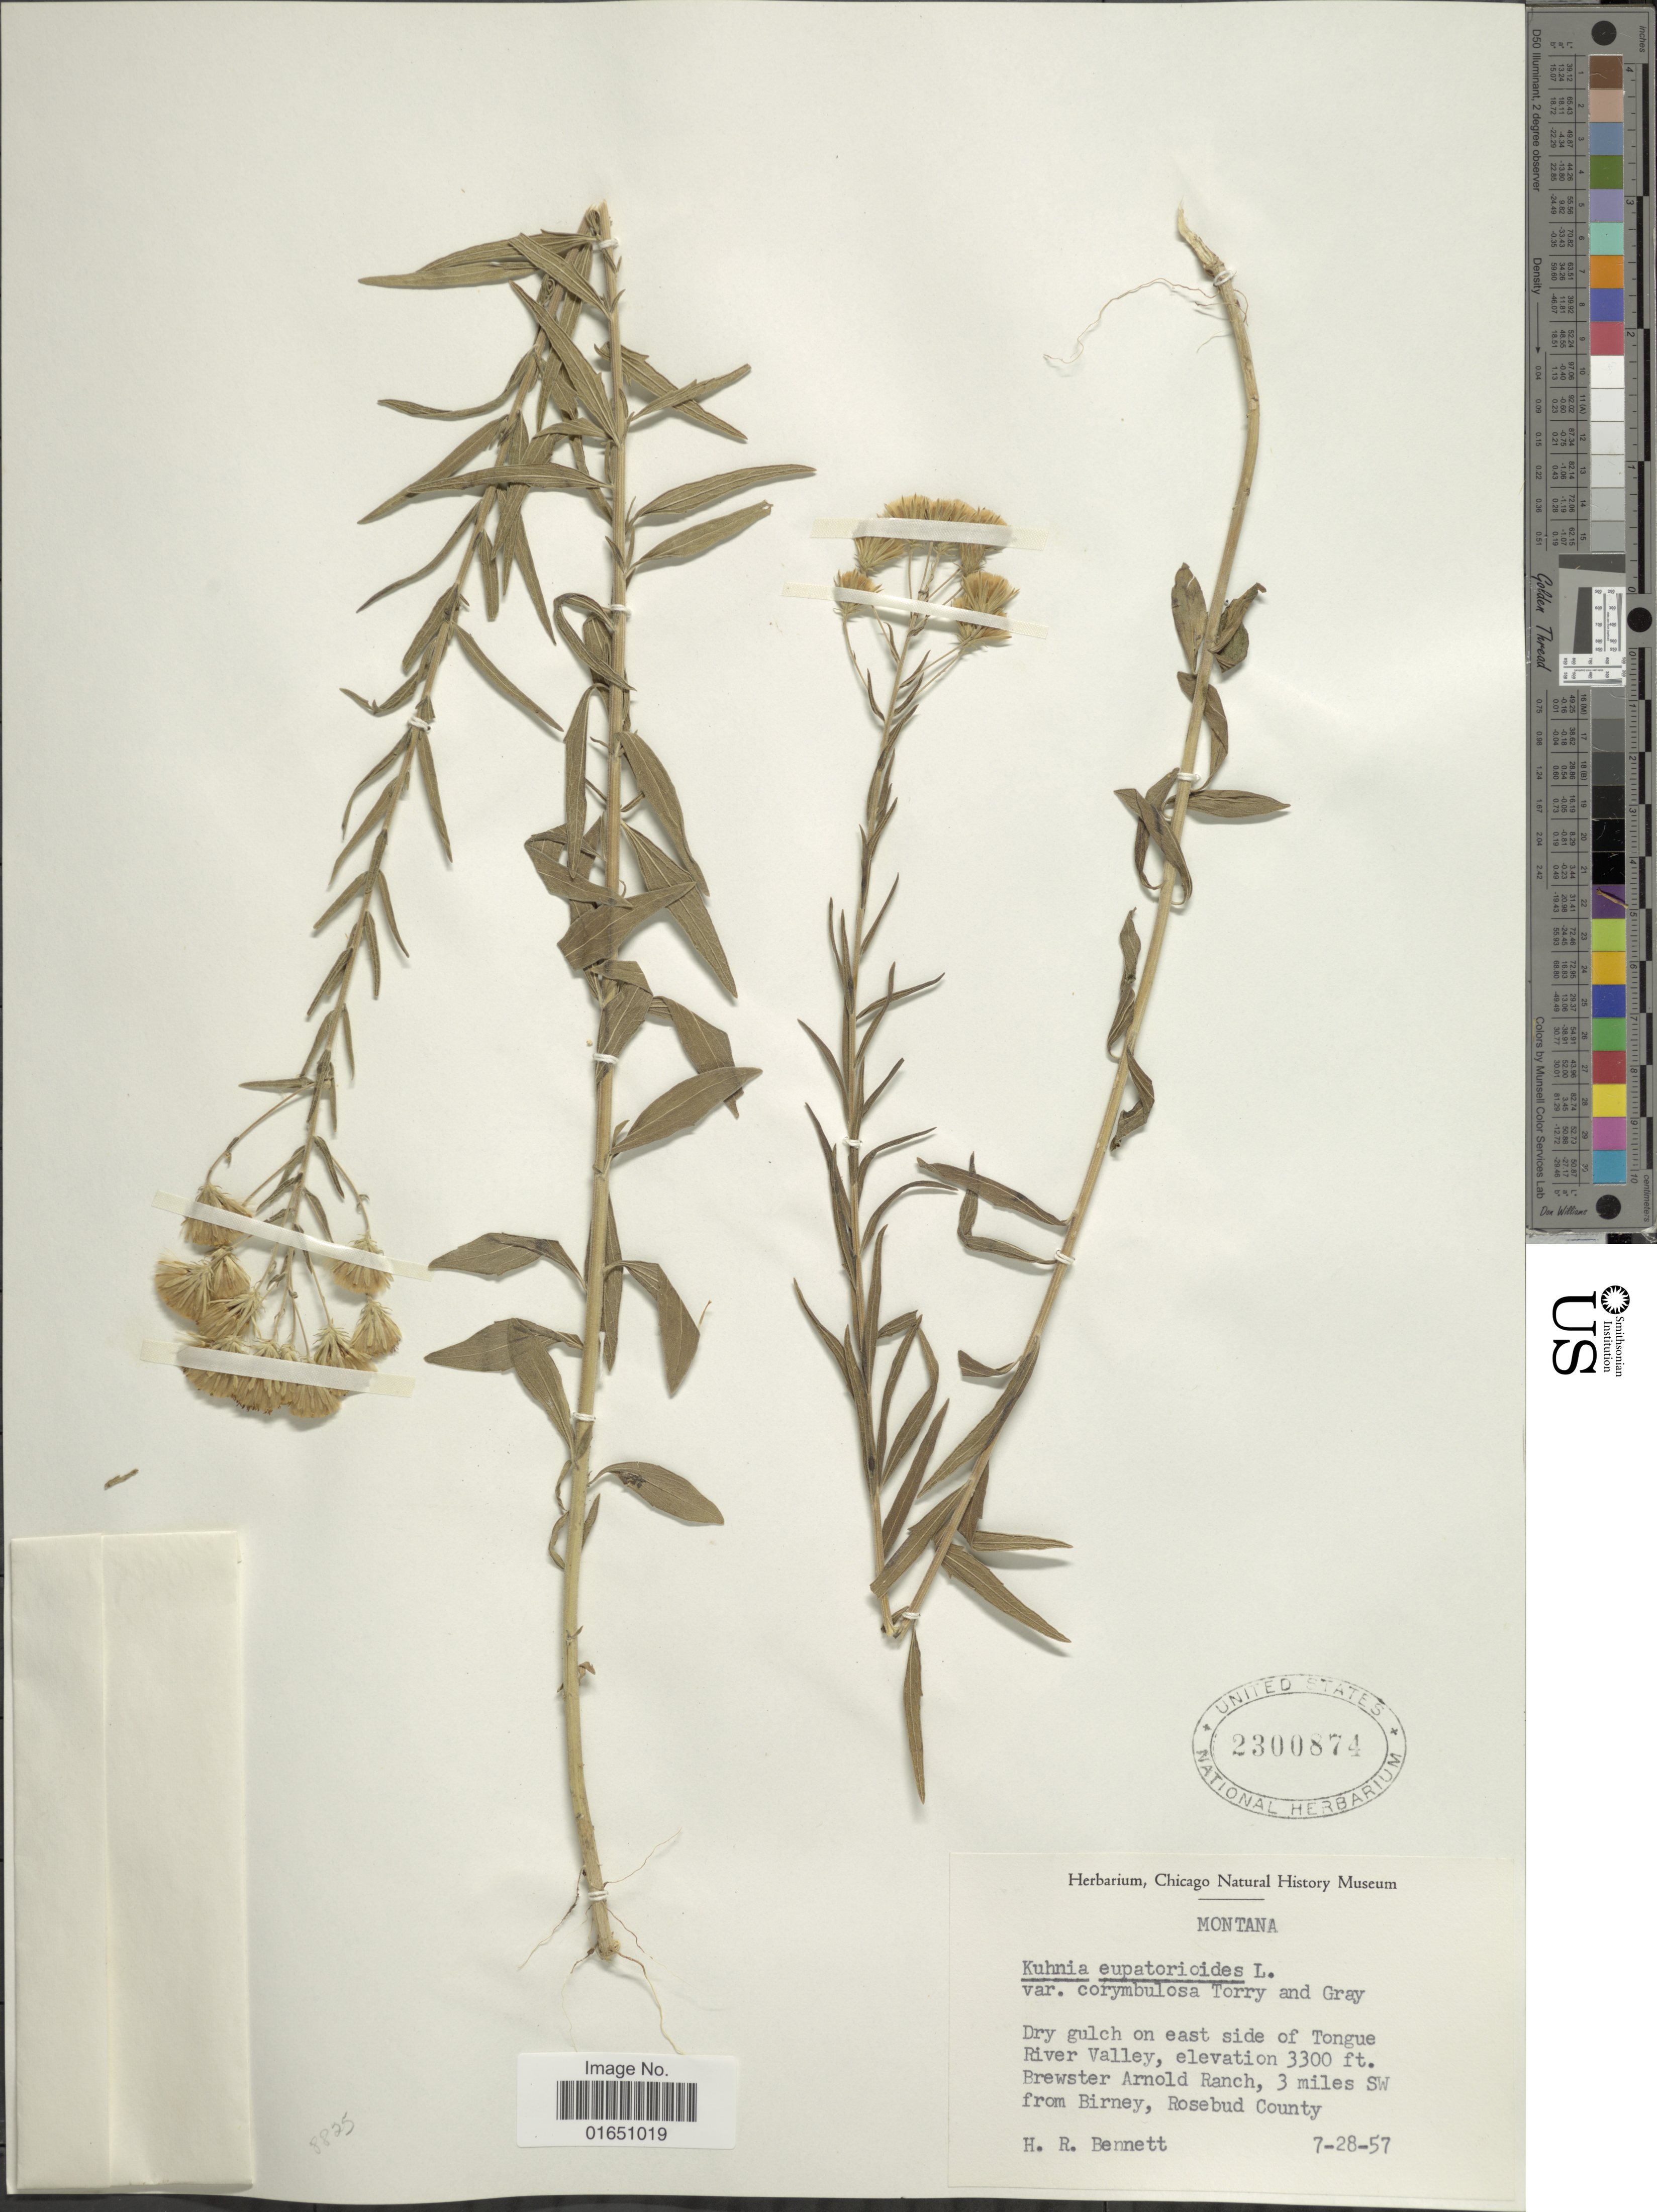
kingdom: Plantae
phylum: Tracheophyta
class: Magnoliopsida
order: Asterales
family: Asteraceae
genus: Brickellia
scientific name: Brickellia eupatorioides var. corymbulosa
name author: (Torr. & A. Gray) Shinners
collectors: H. R. Bennett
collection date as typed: Transcribed d/m/y: 28/7/57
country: United States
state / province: Montana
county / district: Rosebud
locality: Dry gulch on E side of Tongue River Valley, Brewster Arnold Ranch, 3 mile SW from Birney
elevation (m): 1006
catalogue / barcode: US 2300874